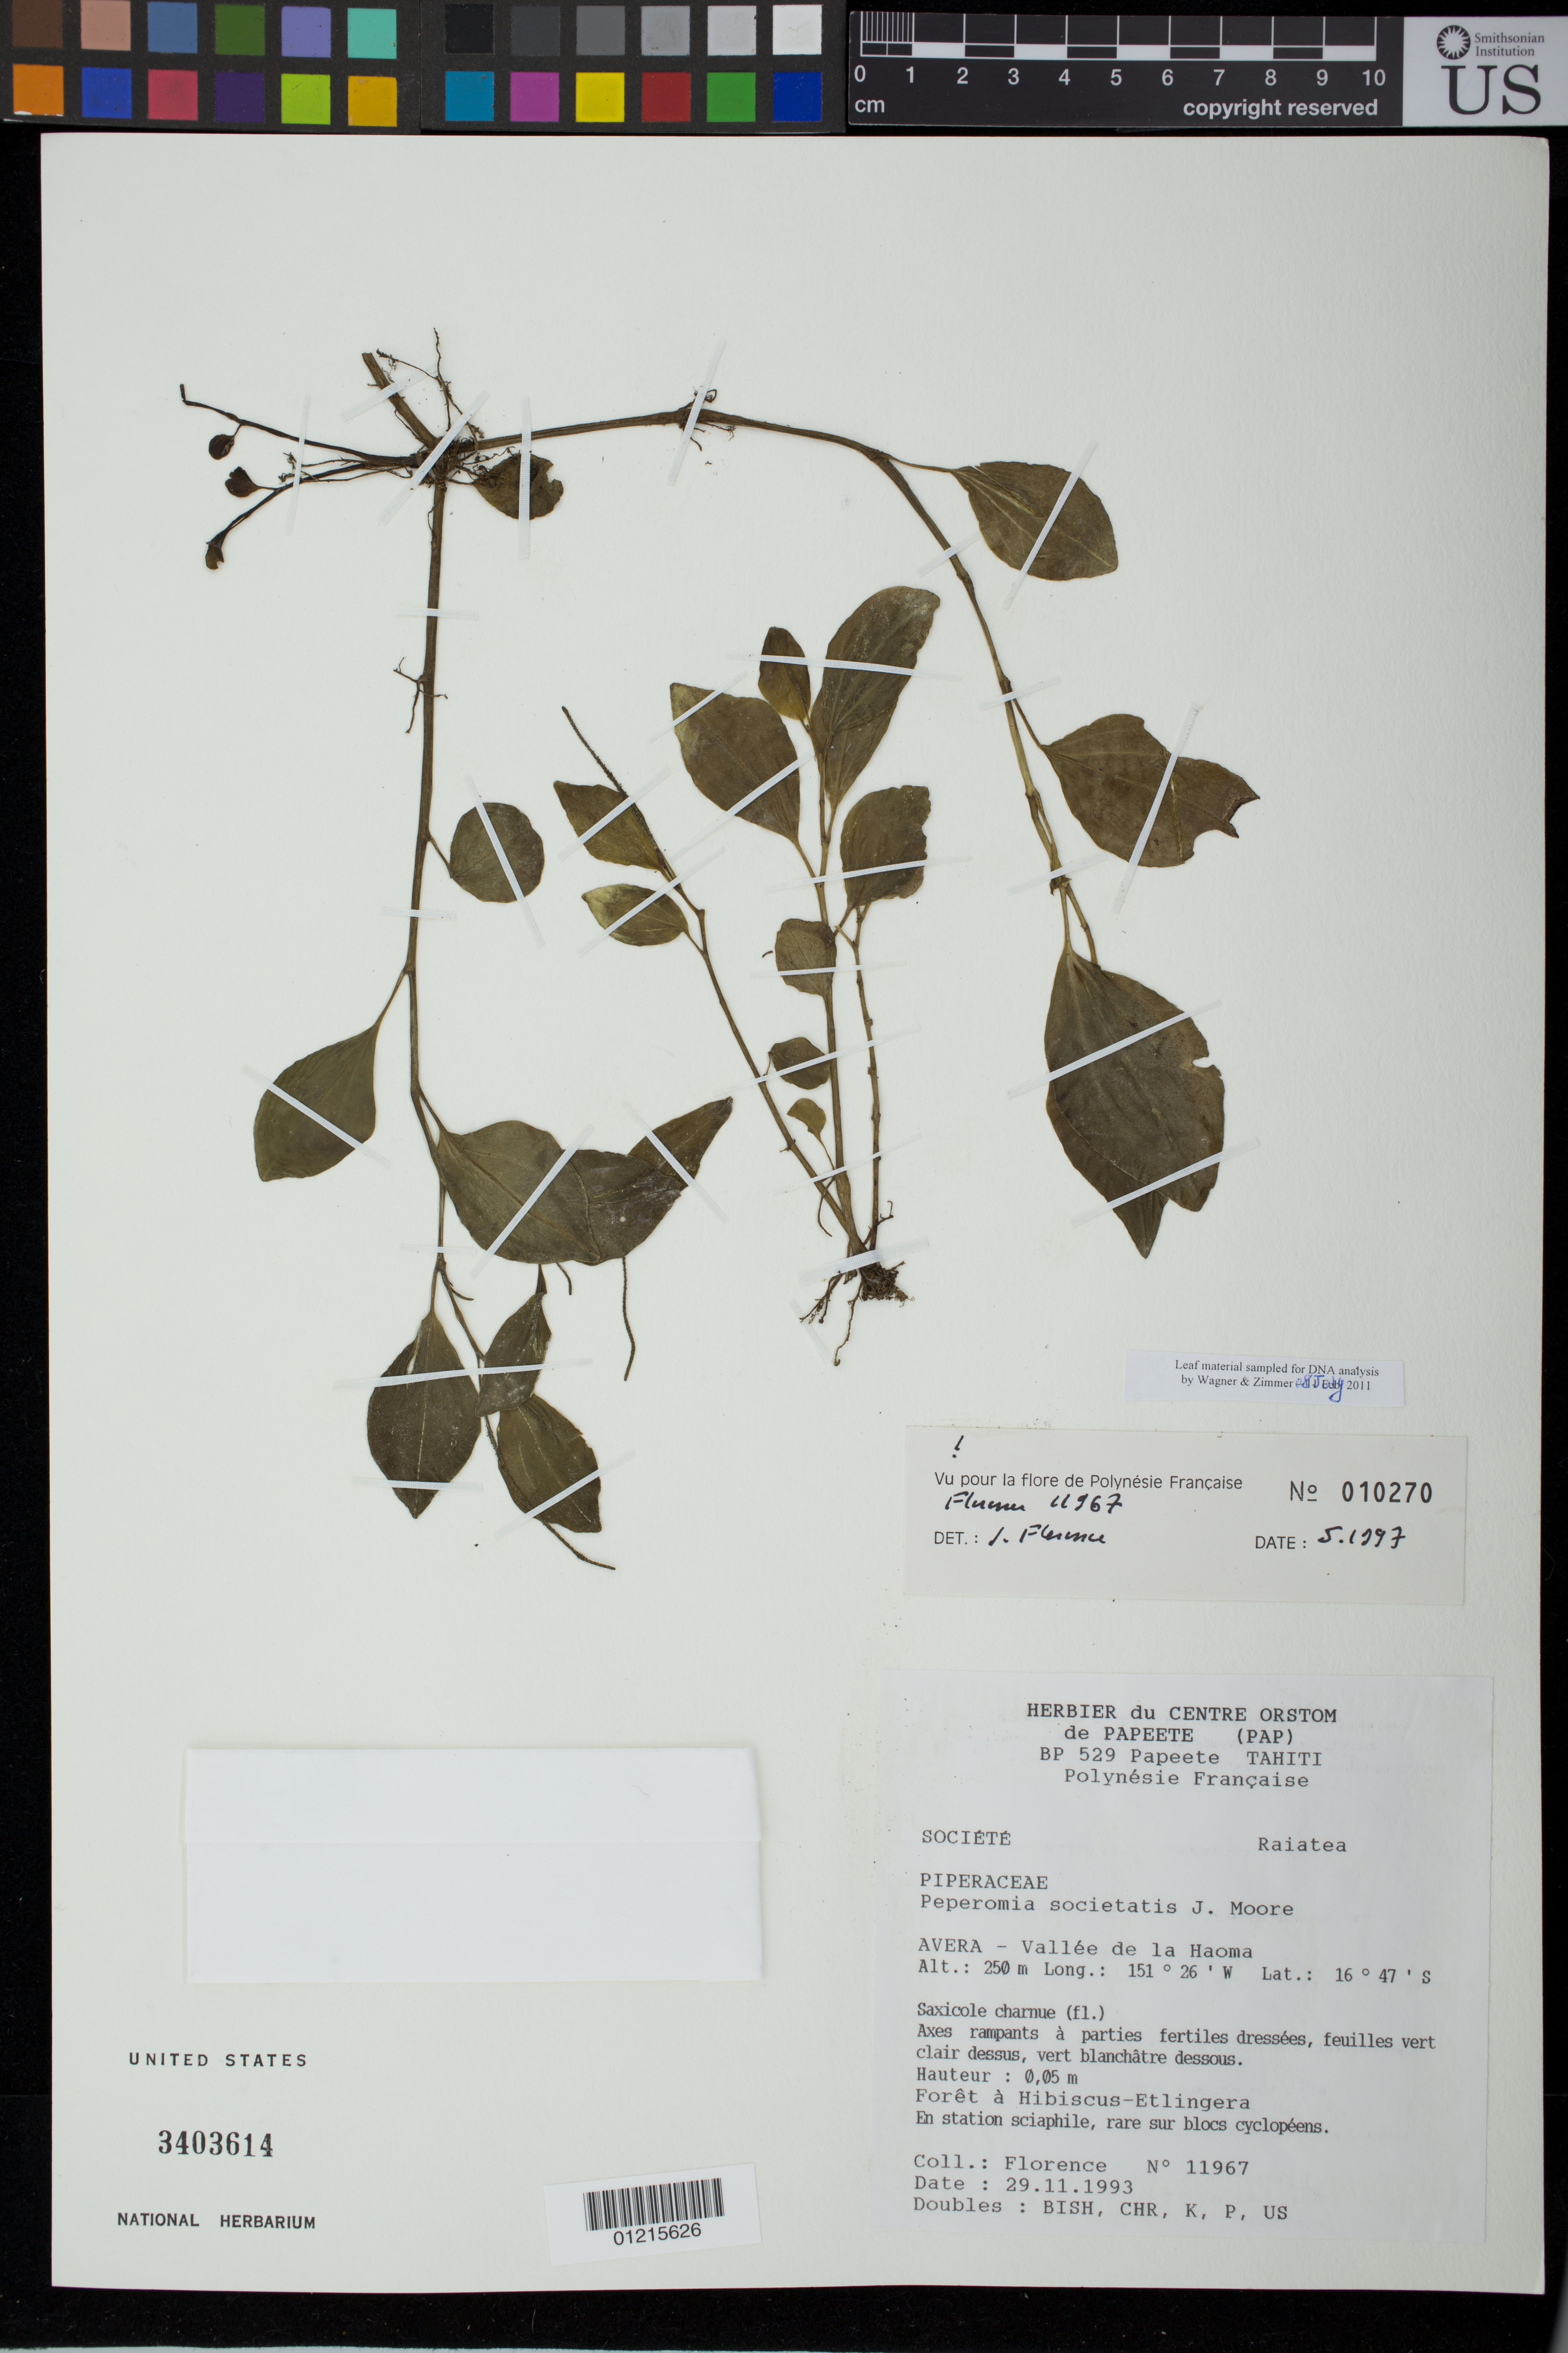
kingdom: Plantae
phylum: Tracheophyta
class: Magnoliopsida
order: Piperales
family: Piperaceae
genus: Peperomia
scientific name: Peperomia societatis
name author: J.W. Moore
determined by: Florence, J.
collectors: J. Florence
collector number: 11967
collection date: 1993-11-29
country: French Polynesia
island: Raiatea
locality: Avera - Valleè de la haoma.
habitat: En station sciaphile.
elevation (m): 250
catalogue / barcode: US 3403614